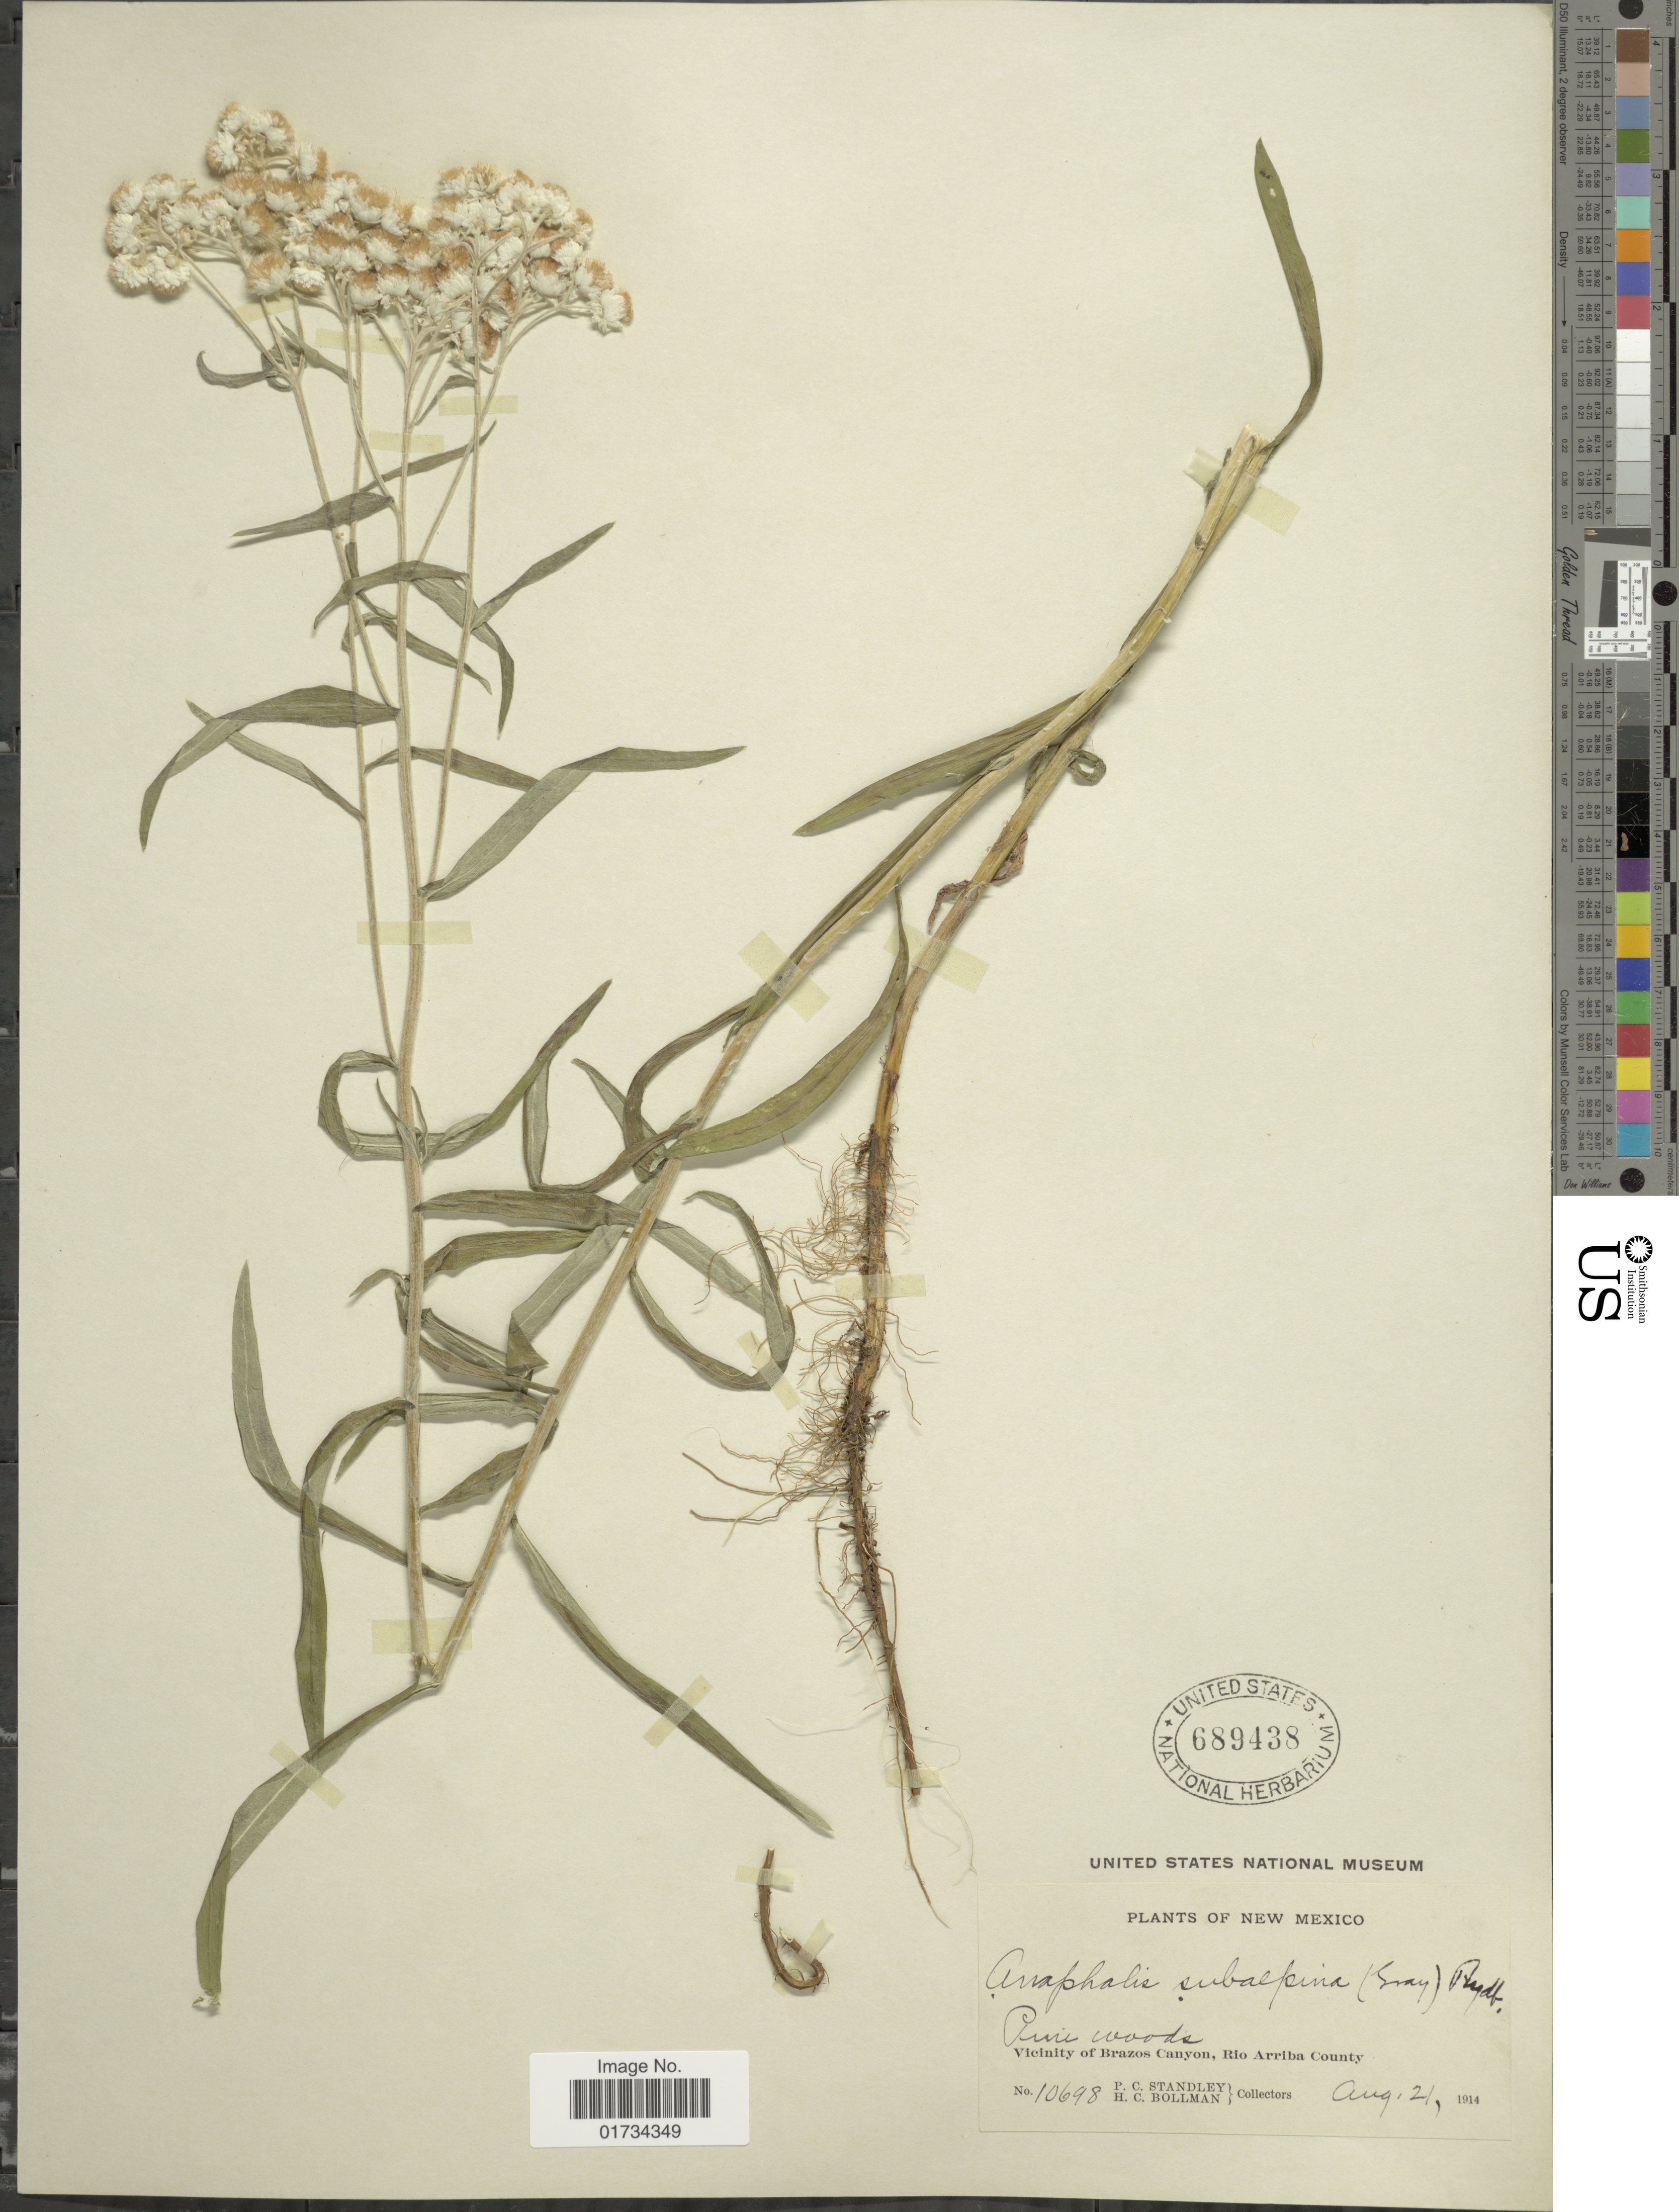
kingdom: Plantae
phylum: Tracheophyta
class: Magnoliopsida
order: Asterales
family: Asteraceae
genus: Anaphalis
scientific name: Anaphalis subalpina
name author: (A. Gray) Rydb.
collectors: P. C. Standley & H. C. Bollman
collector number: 10698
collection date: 1914-08-21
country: United States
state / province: New Mexico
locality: New Mexico. pine woodsw. Vicinity of Brazos Canyon, Rio Arriba County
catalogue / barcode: US 689438